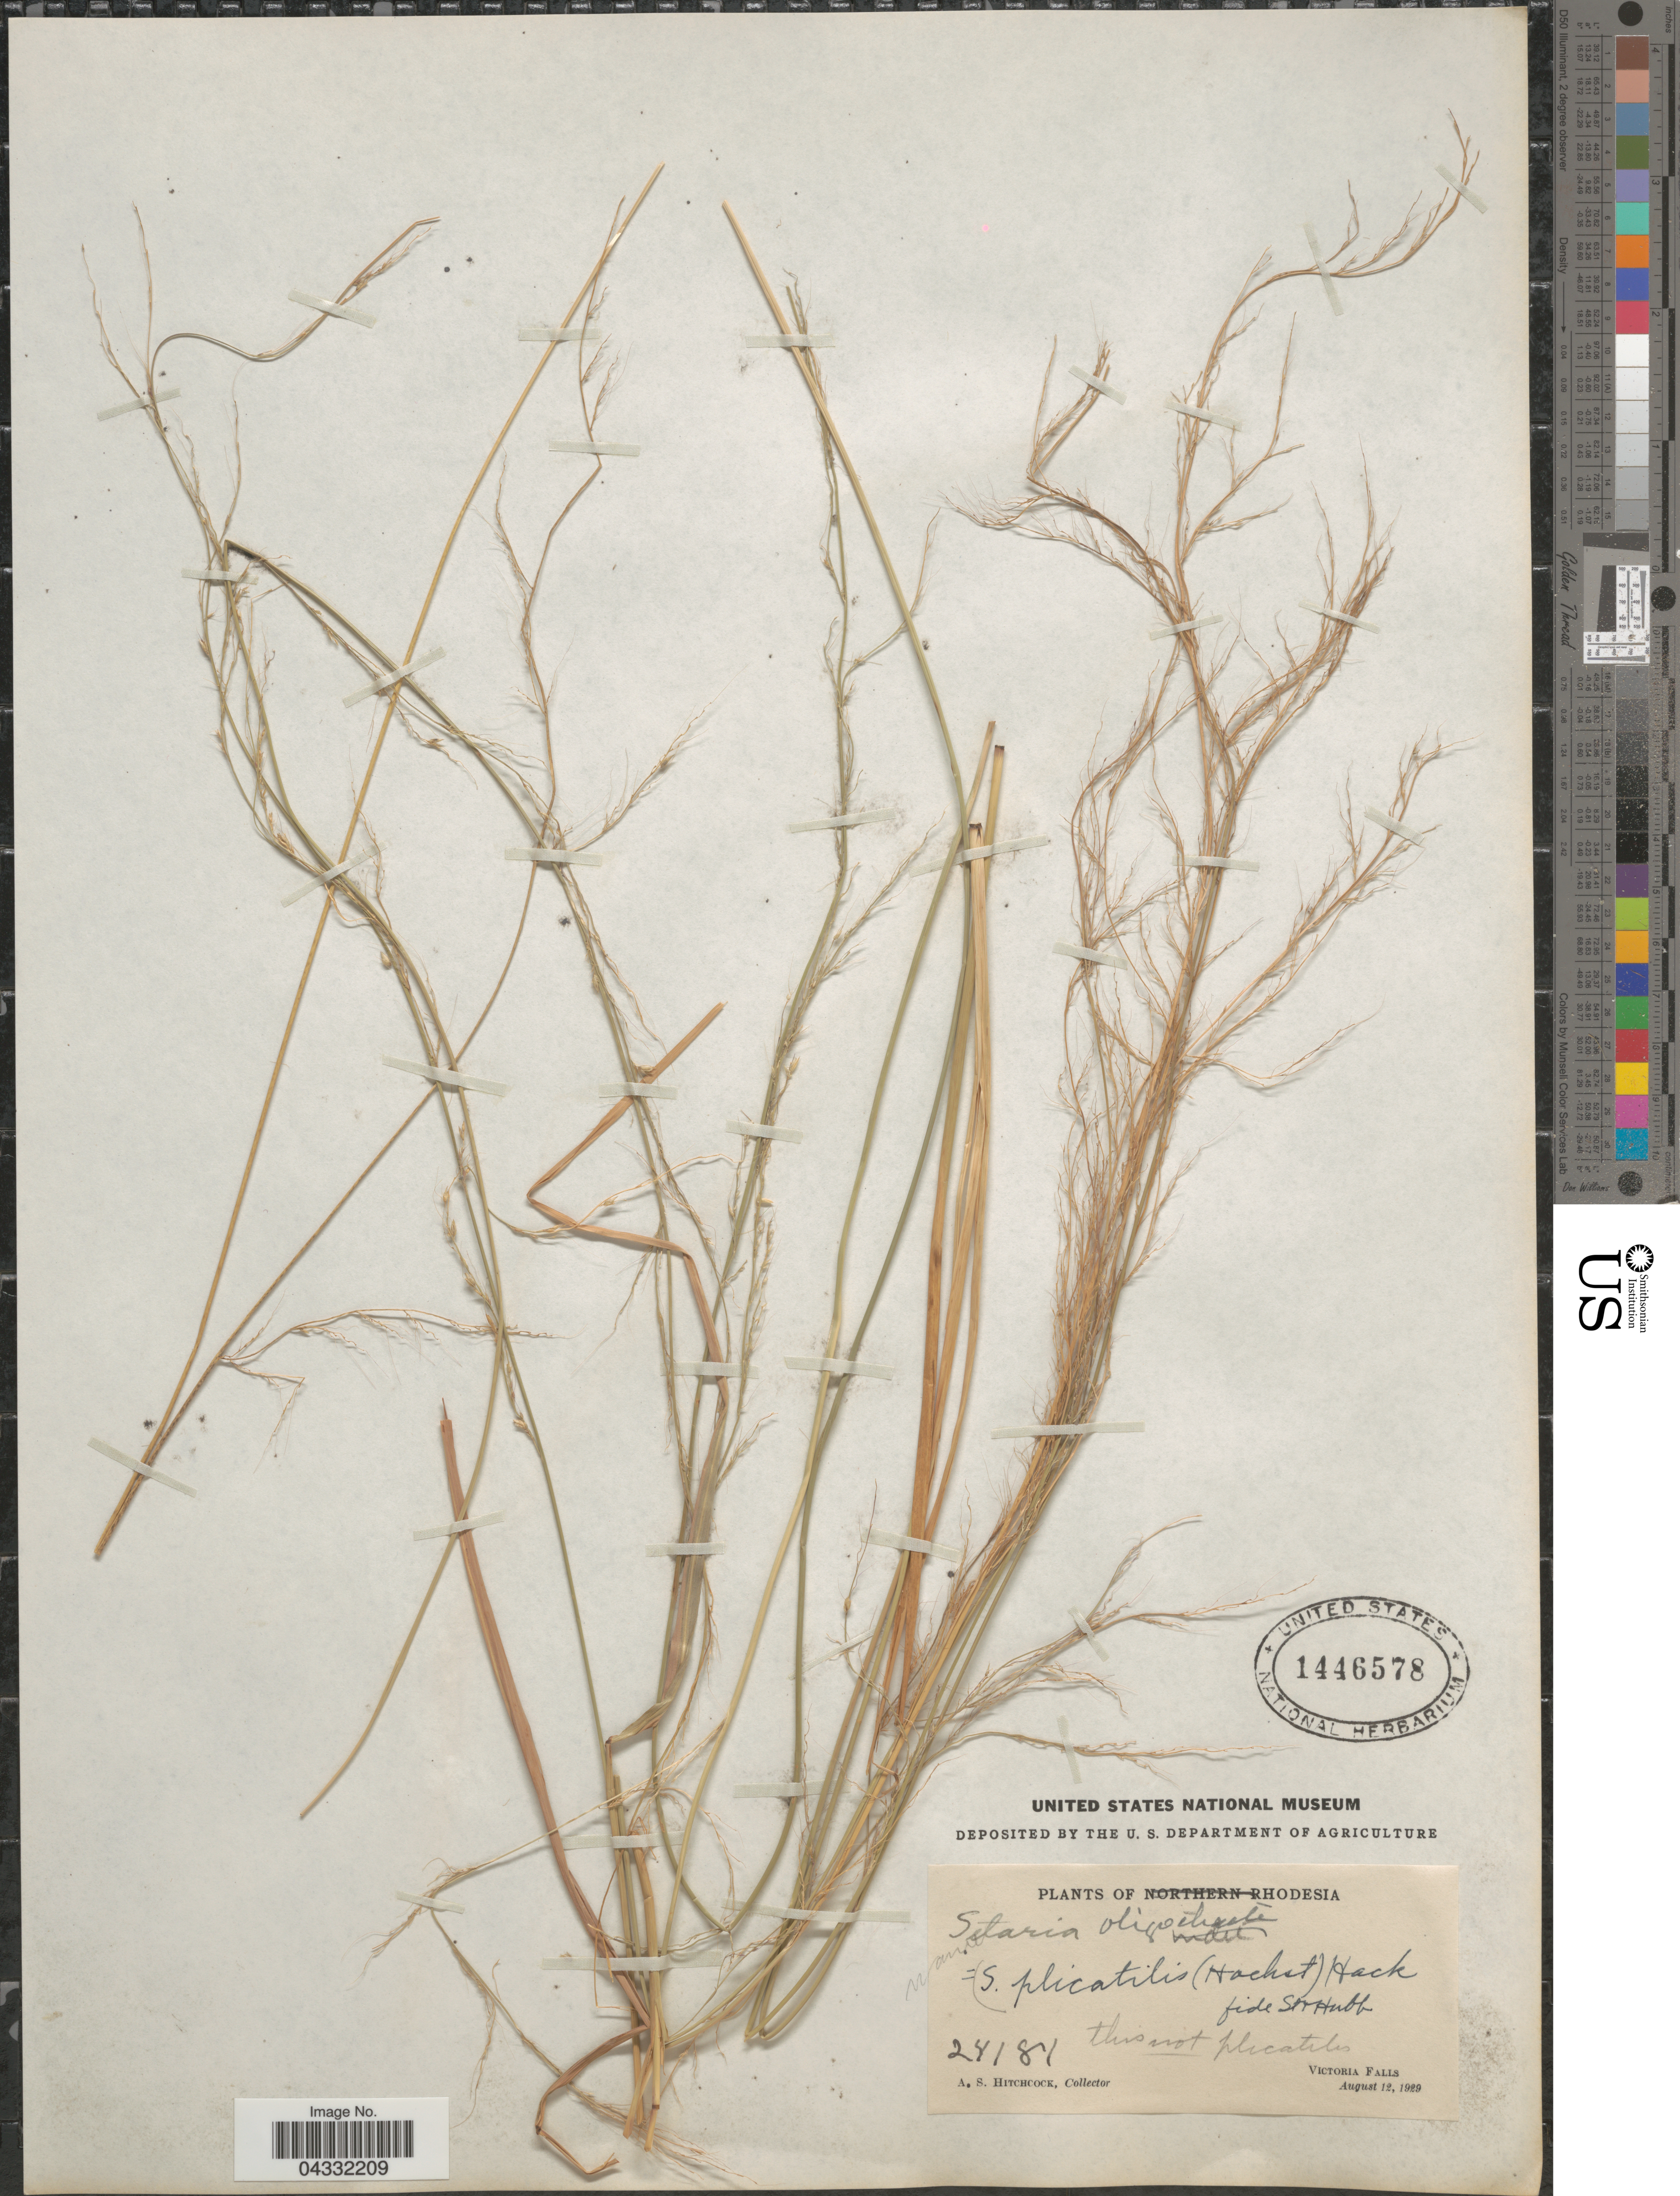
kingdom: Plantae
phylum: Tracheophyta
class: Liliopsida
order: Poales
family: Poaceae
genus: Setaria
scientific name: Setaria sp.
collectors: A. S. Hitchcock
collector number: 24181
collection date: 1929-08-12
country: Zimbabwe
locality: Rhodesia. Victoria Falls.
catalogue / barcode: US 1446578